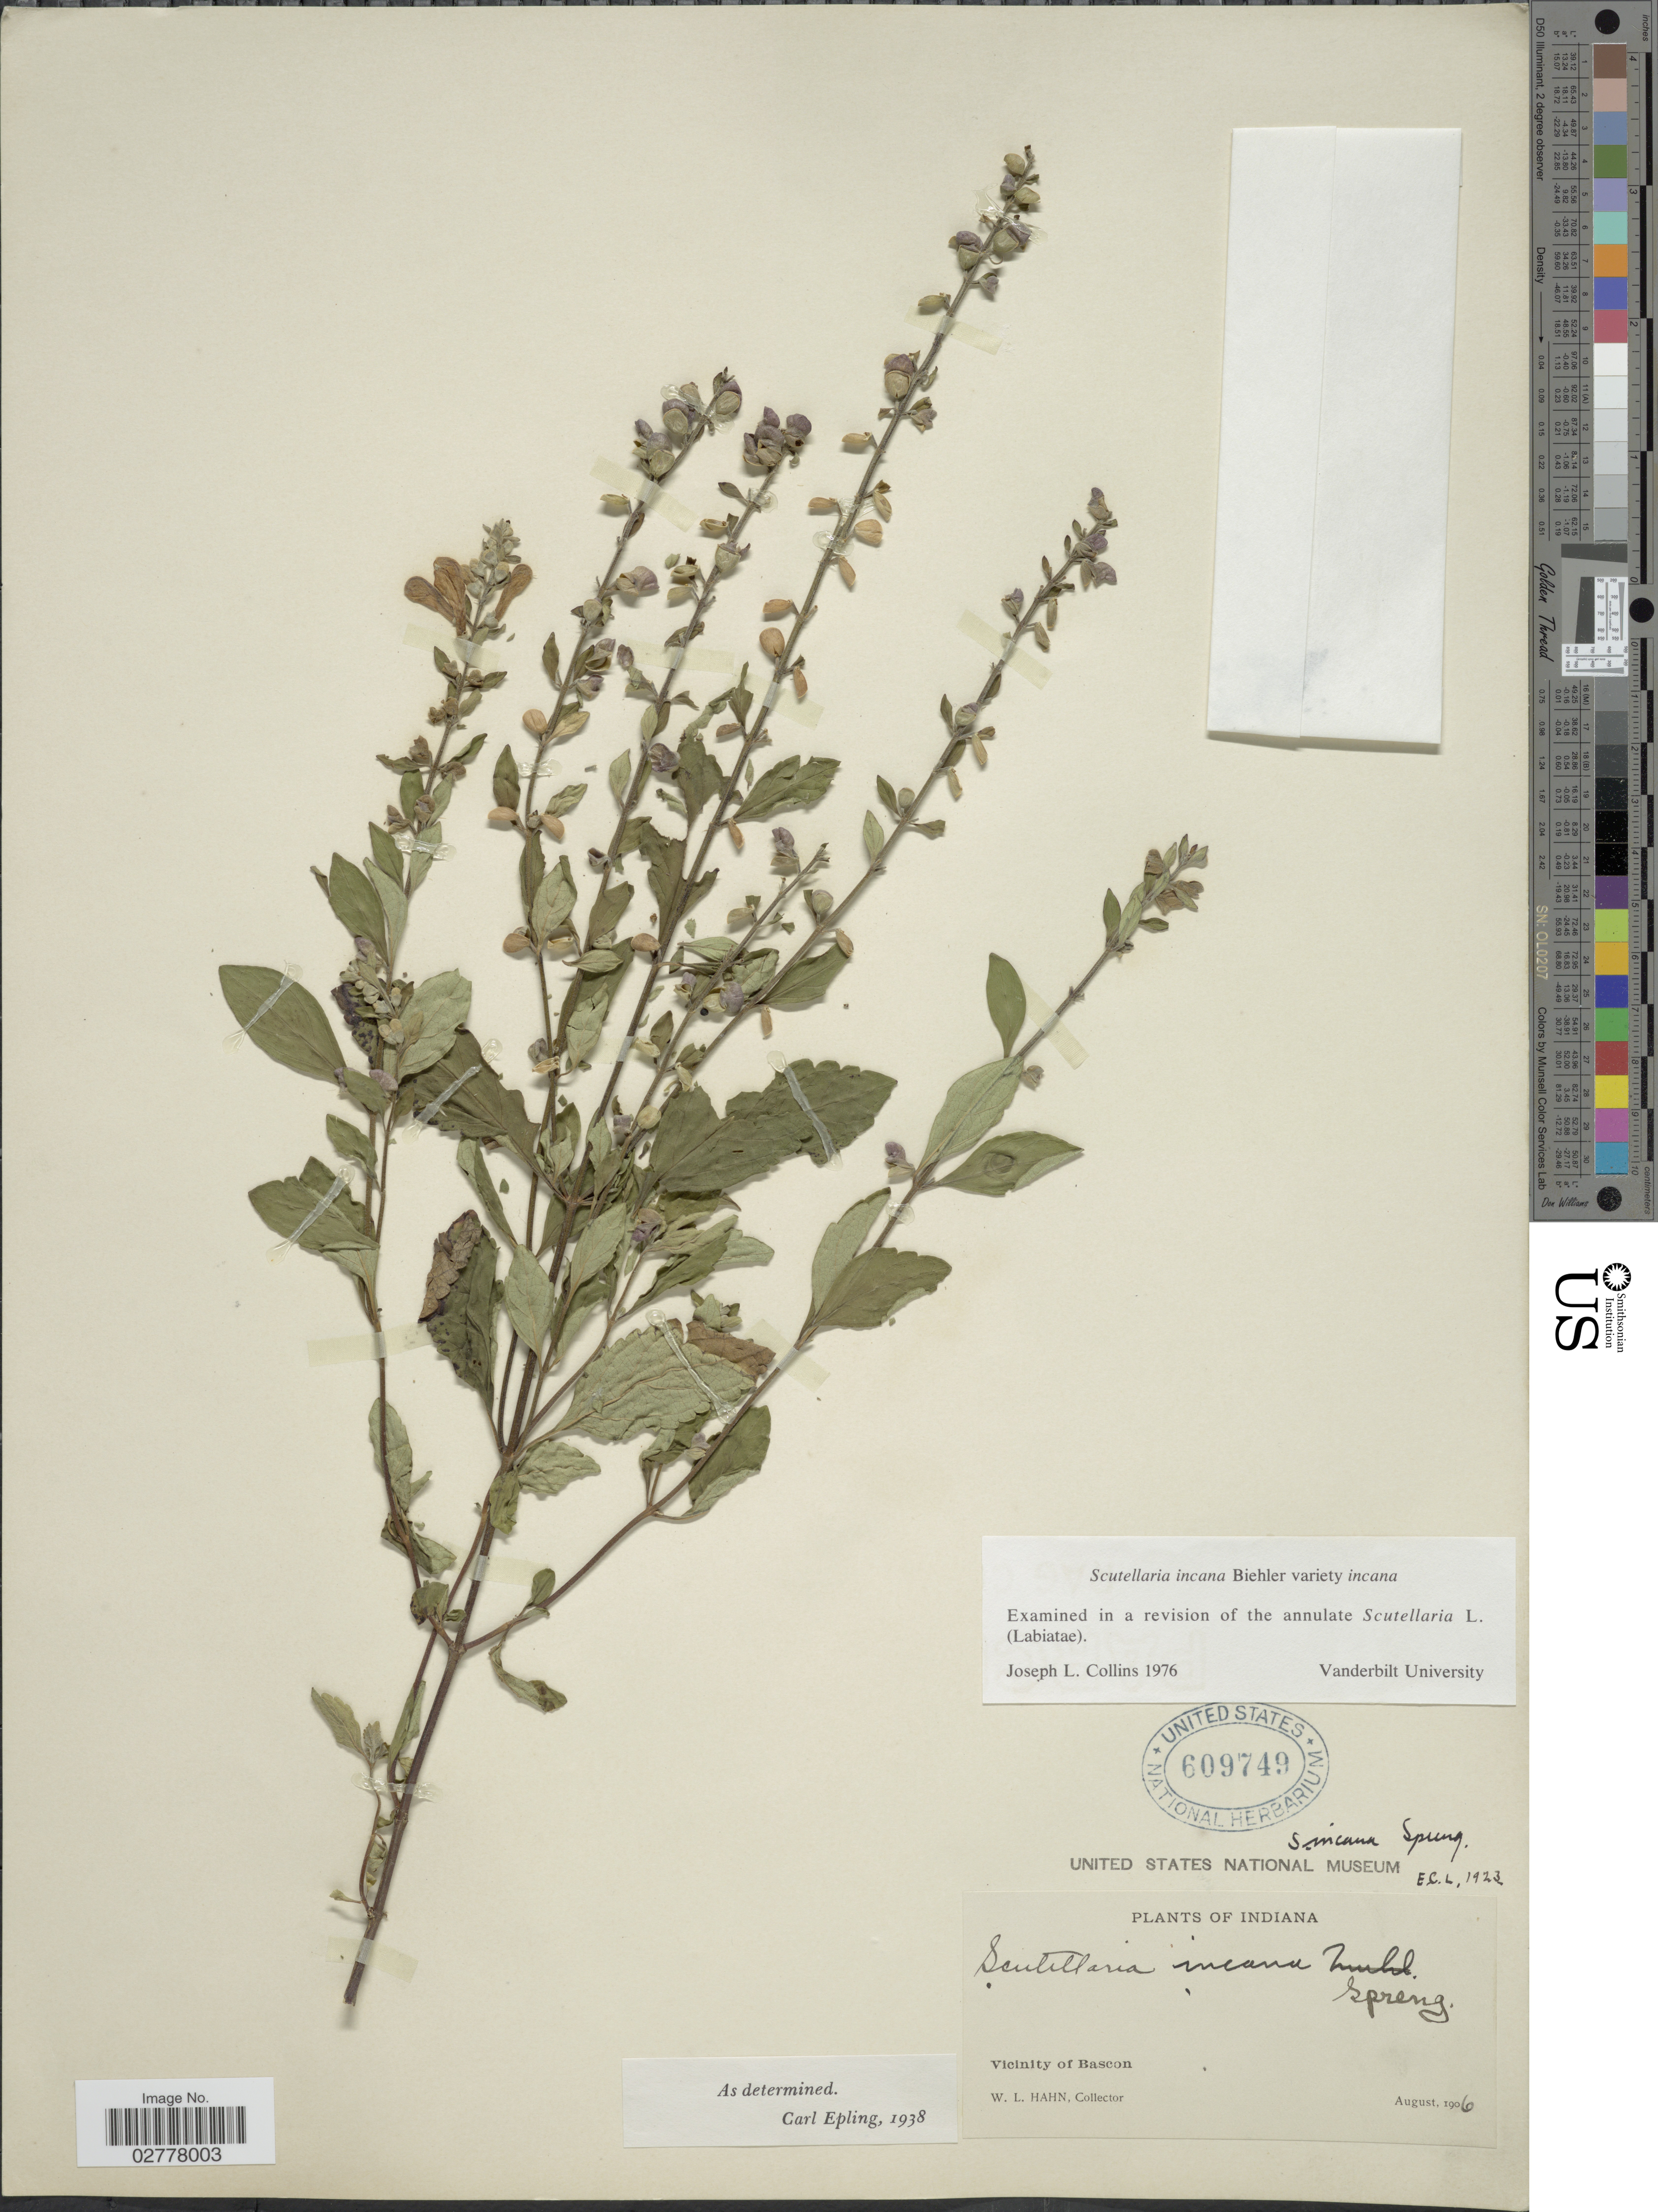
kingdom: Plantae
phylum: Tracheophyta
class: Magnoliopsida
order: Lamiales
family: Lamiaceae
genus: Scutellaria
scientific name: Scutellaria incana var. incana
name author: Biehler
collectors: W. L. Hahn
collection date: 1906-08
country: United States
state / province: Indiana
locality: Vicinity of Bascon.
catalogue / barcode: US 609749